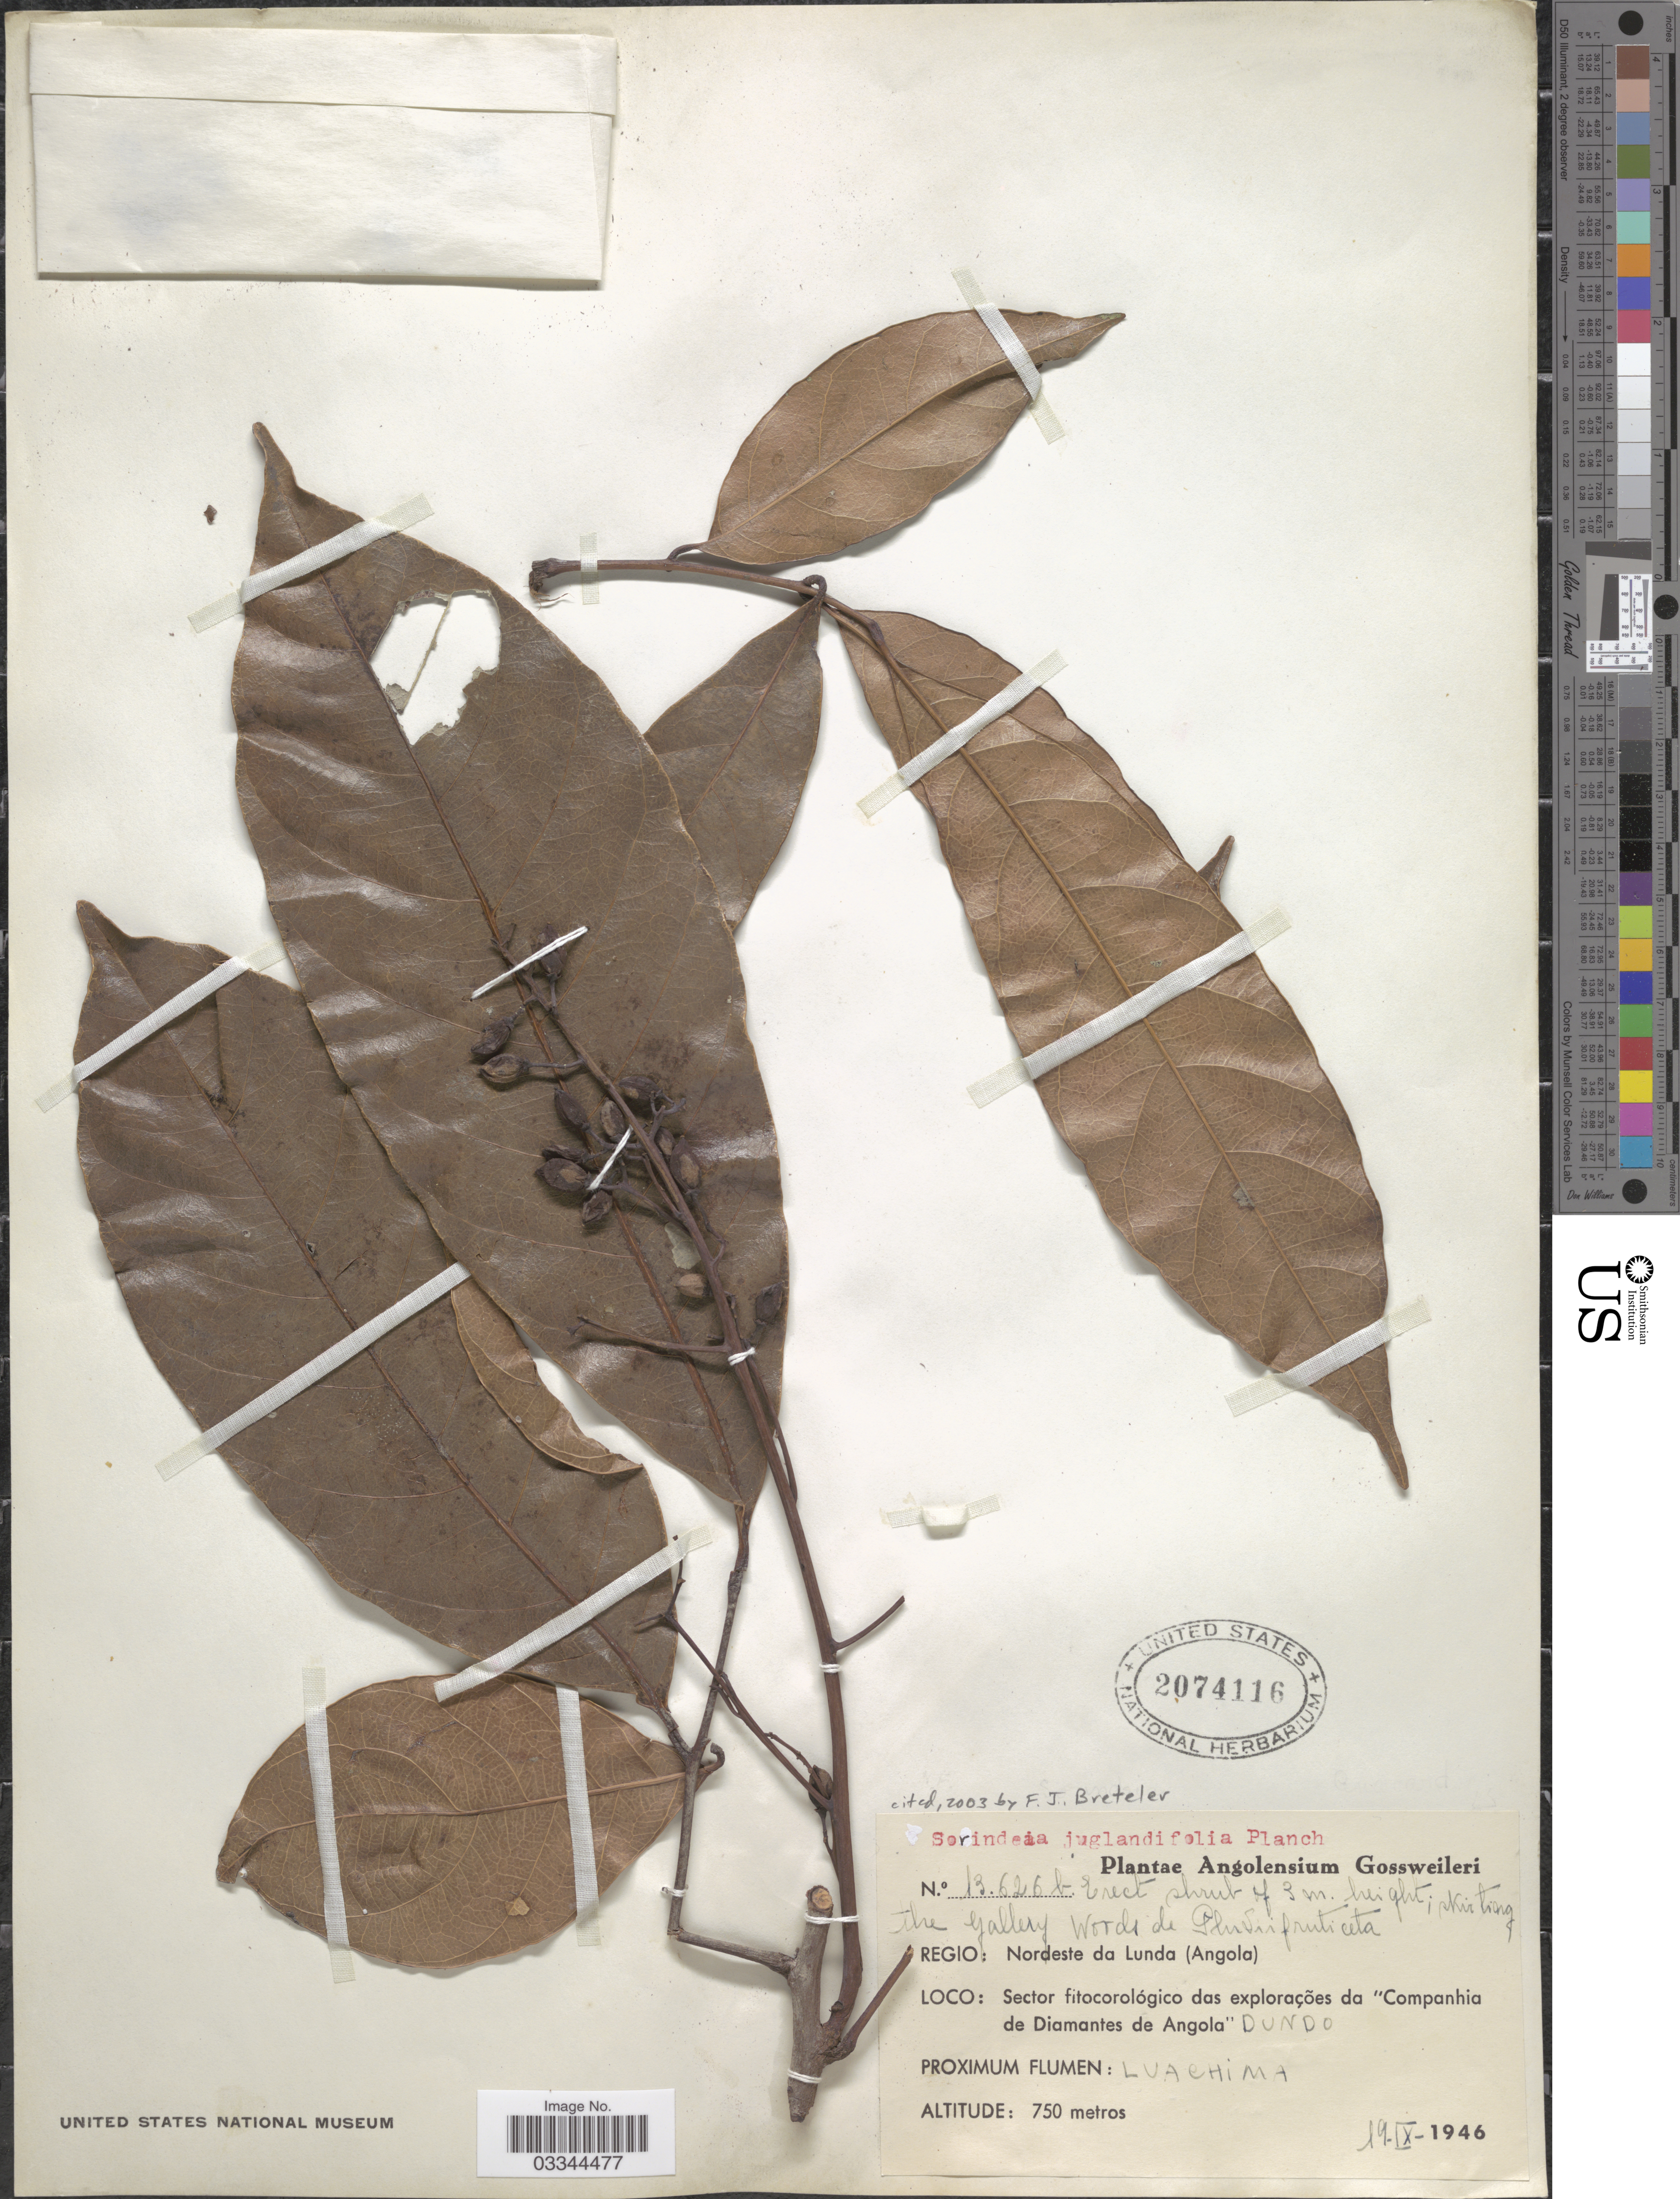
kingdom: Plantae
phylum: Tracheophyta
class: Magnoliopsida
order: Sapindales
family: Anacardiaceae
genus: Sorindeia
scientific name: Sorindeia juglandifolia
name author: (A. Rich.) Planch. ex Oliv.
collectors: -. Gossweiler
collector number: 13626b.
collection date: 1946-09-19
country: Angola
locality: Regio: Nordeste da Lunda. Sector fitocorológico das explorações da "Companhia de Diamantes de Angola", Dundo. Proximum Flumen: Luachima.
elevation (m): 750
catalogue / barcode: US 2074116